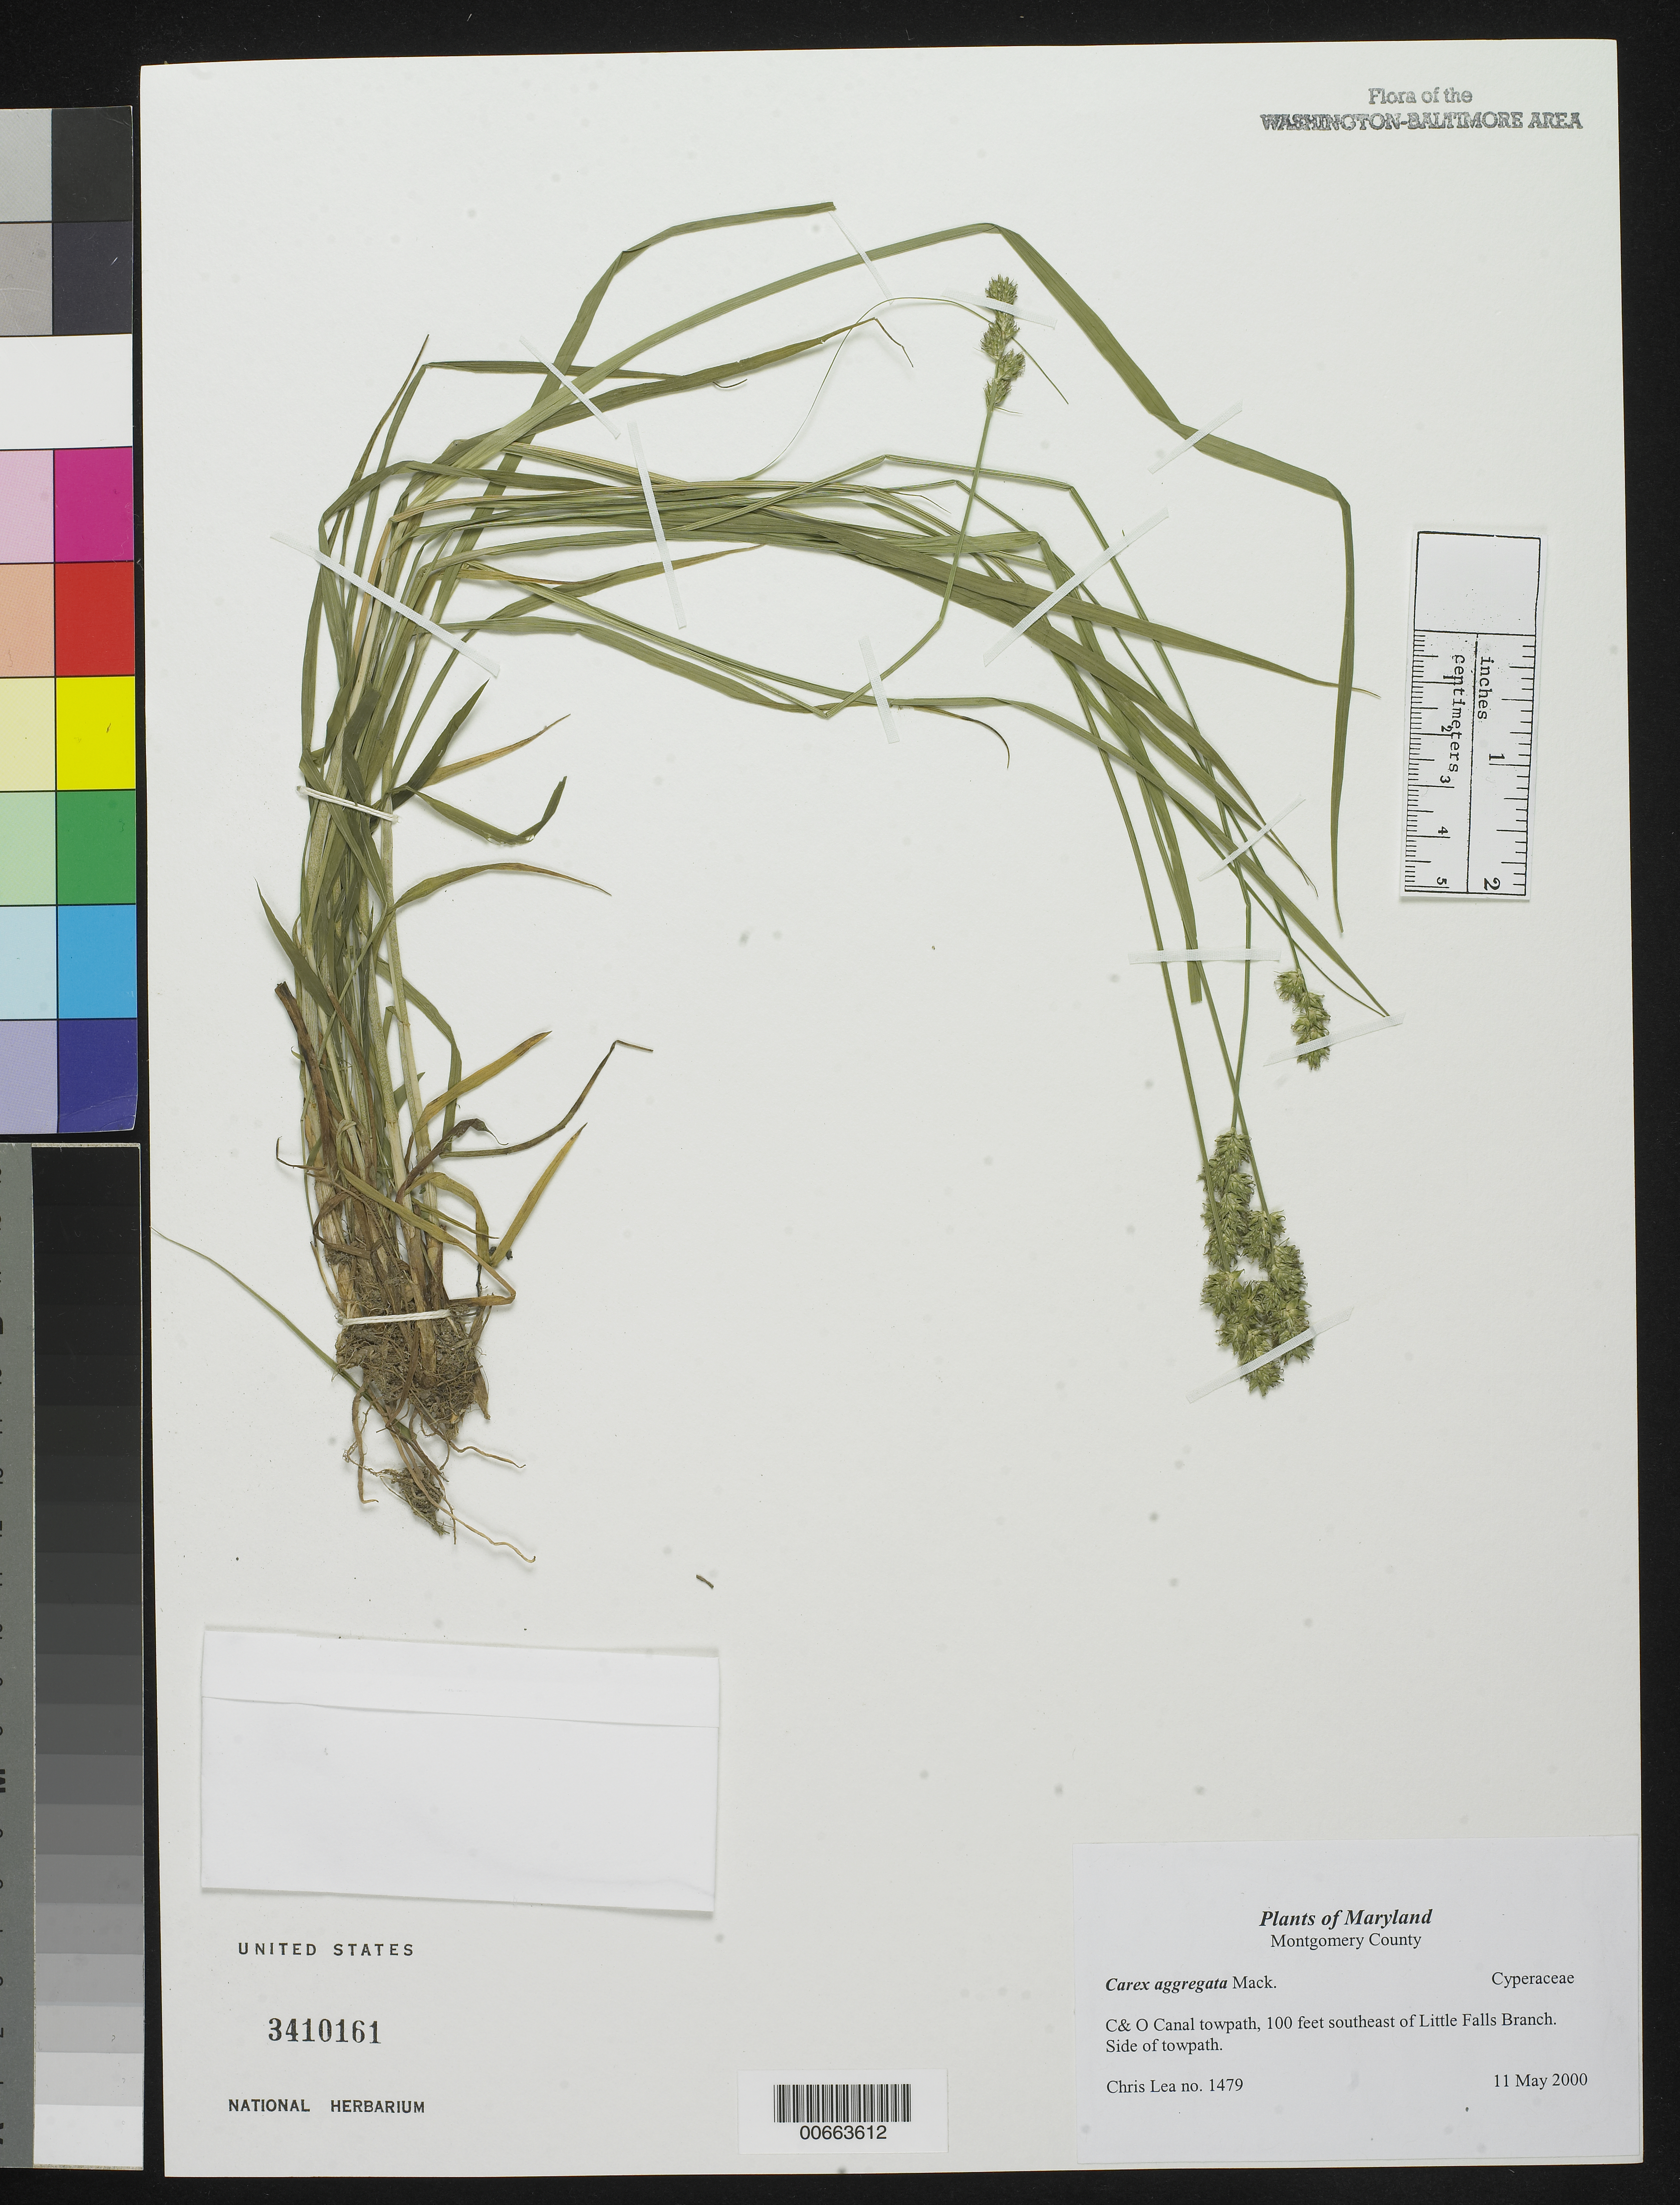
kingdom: Plantae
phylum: Tracheophyta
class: Liliopsida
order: Poales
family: Cyperaceae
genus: Carex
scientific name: Carex aggregata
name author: Mack.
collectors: C. Lea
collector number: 1479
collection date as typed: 11 May 2000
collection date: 2000-05-11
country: United States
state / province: Maryland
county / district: Montgomery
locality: C&O Canal towpath, 100 feet southeast of Little Falls Branch. Side of towpath.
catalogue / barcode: US 3410161